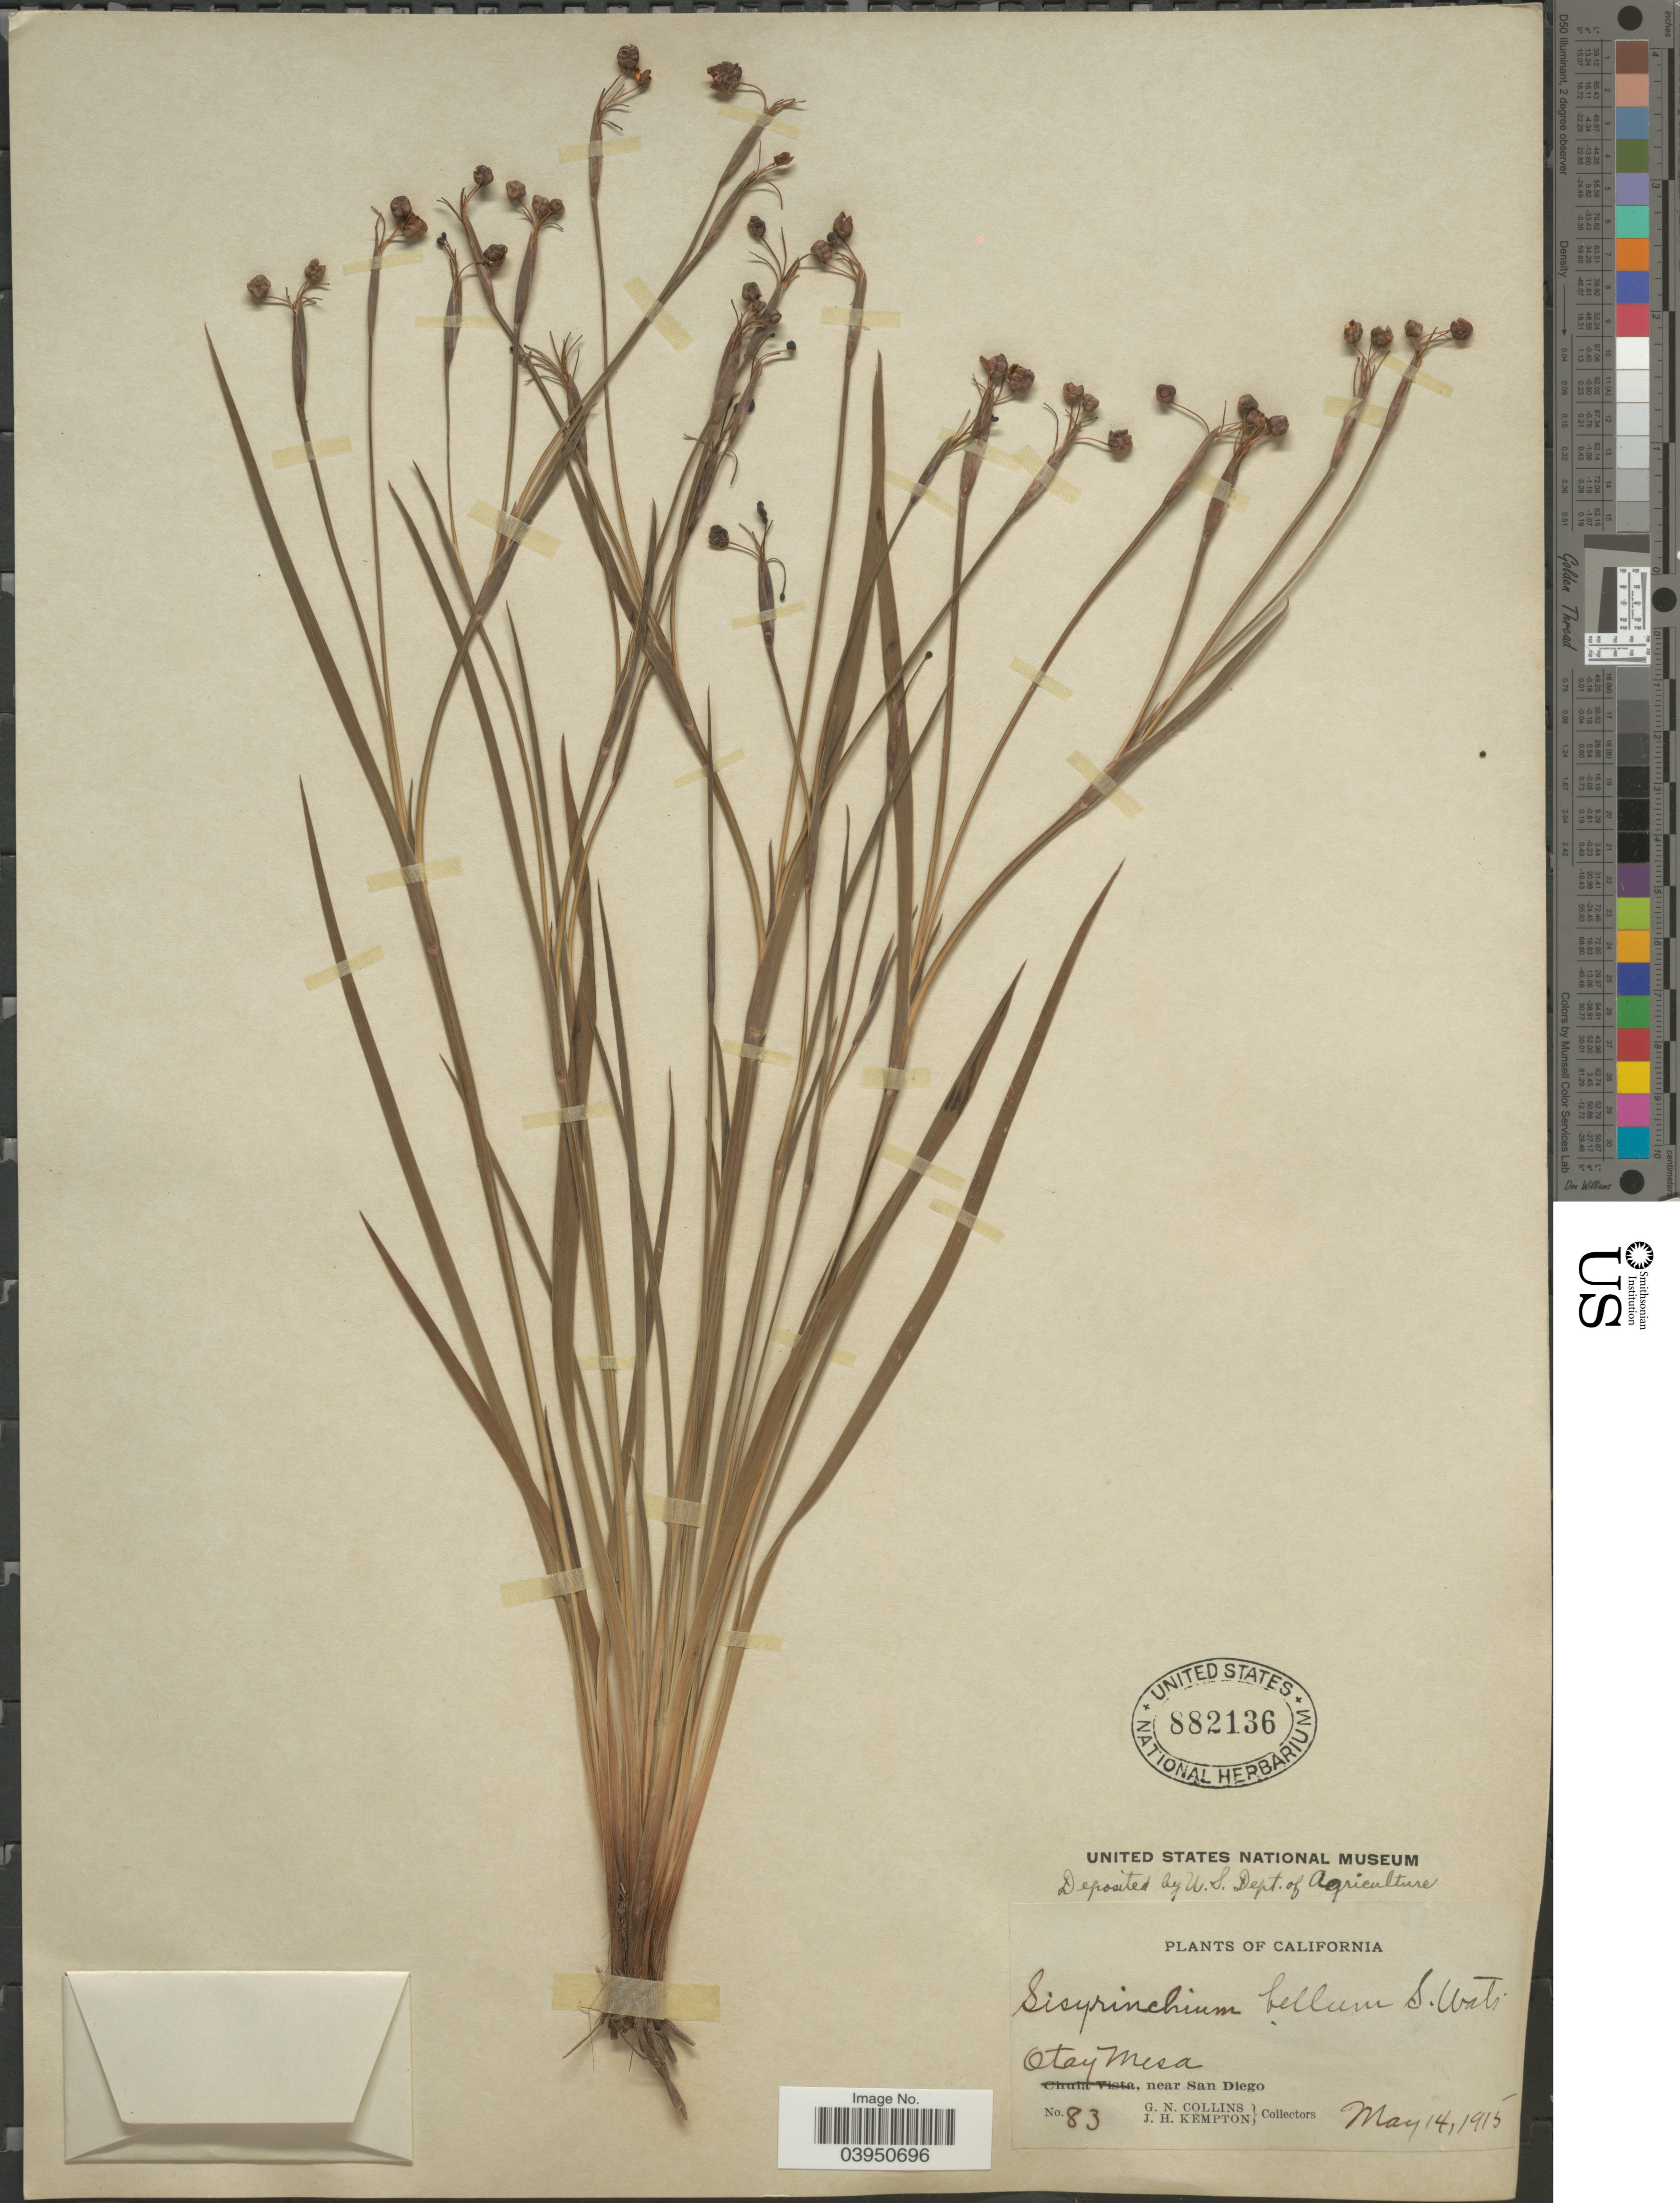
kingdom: Plantae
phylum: Tracheophyta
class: Liliopsida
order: Asparagales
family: Iridaceae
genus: Sisyrinchium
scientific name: Sisyrinchium bellum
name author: S. Watson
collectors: G. Collins & J. H. Kempton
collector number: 83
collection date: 1915-05-14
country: United States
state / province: California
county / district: San Diego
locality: Otay Mesa, near San Diego.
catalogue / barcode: US 882136